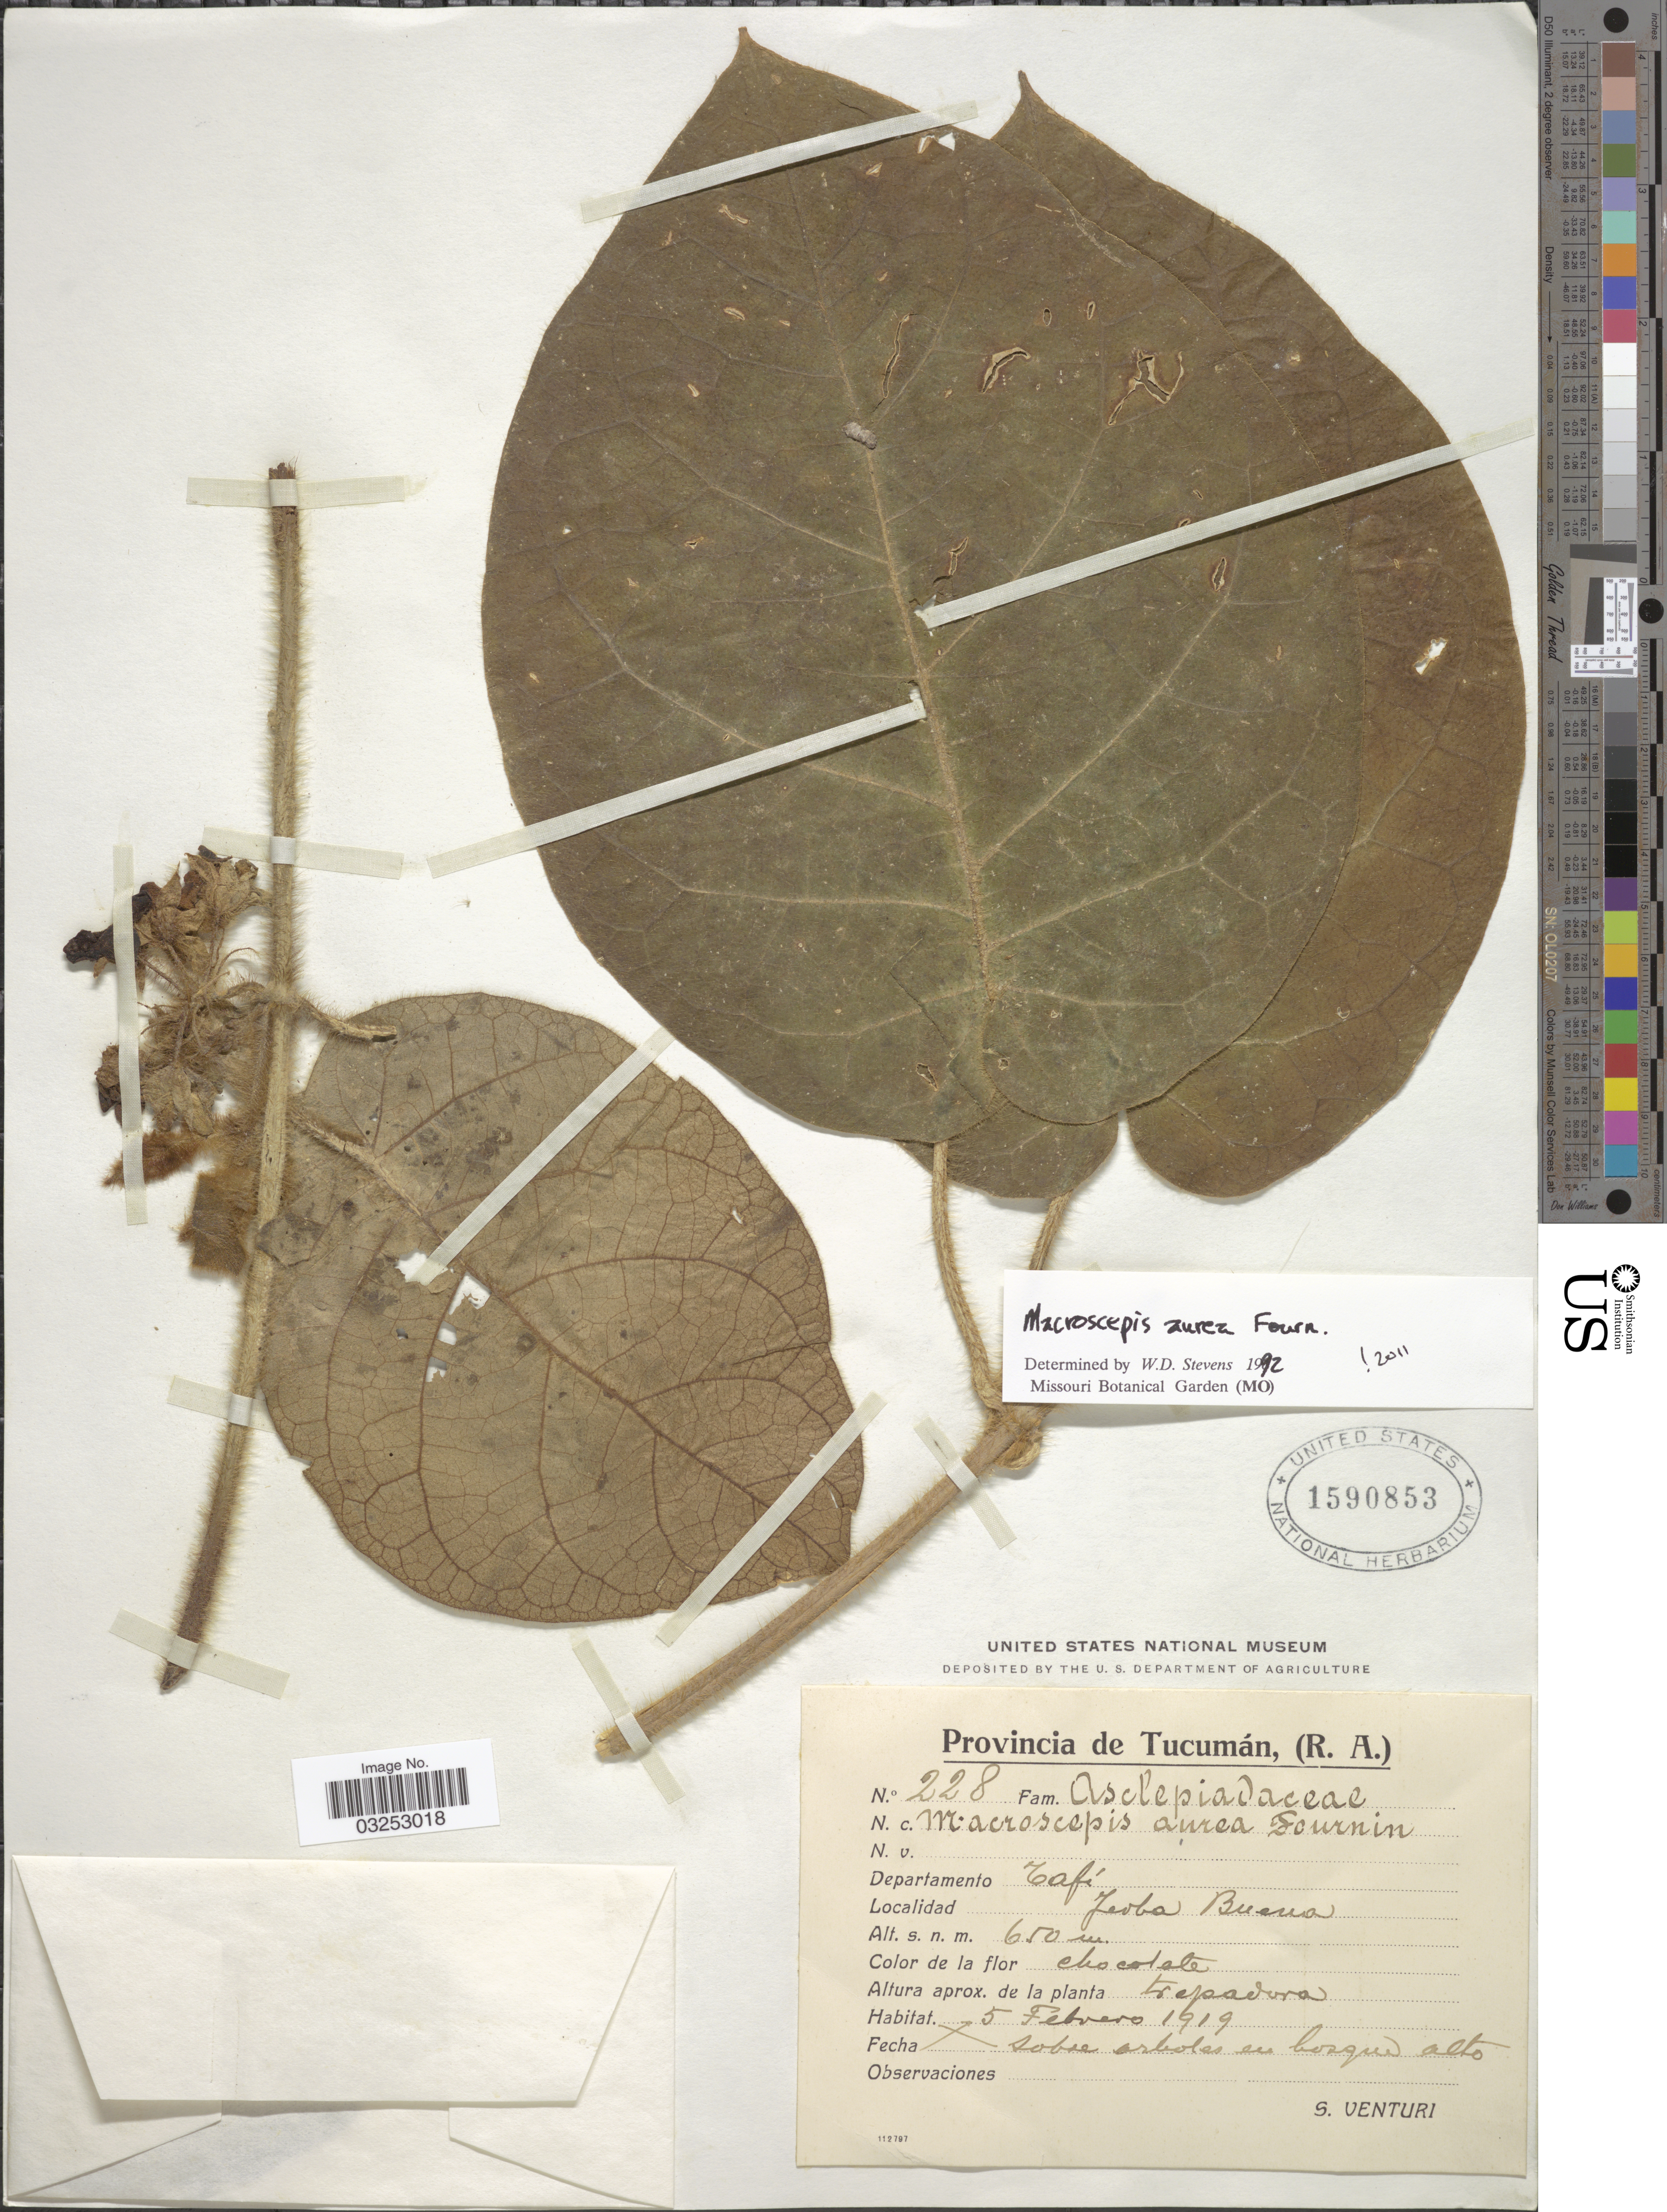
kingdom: Plantae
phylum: Tracheophyta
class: Magnoliopsida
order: Gentianales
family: Apocynaceae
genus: Macroscepis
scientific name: Macroscepis aurea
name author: E. Fourn.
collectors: S. Venturi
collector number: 228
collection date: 1919-02-05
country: Argentina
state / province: Tucuman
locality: Departamento Tafí, Yerba Buena.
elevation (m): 650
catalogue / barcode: US 1590853